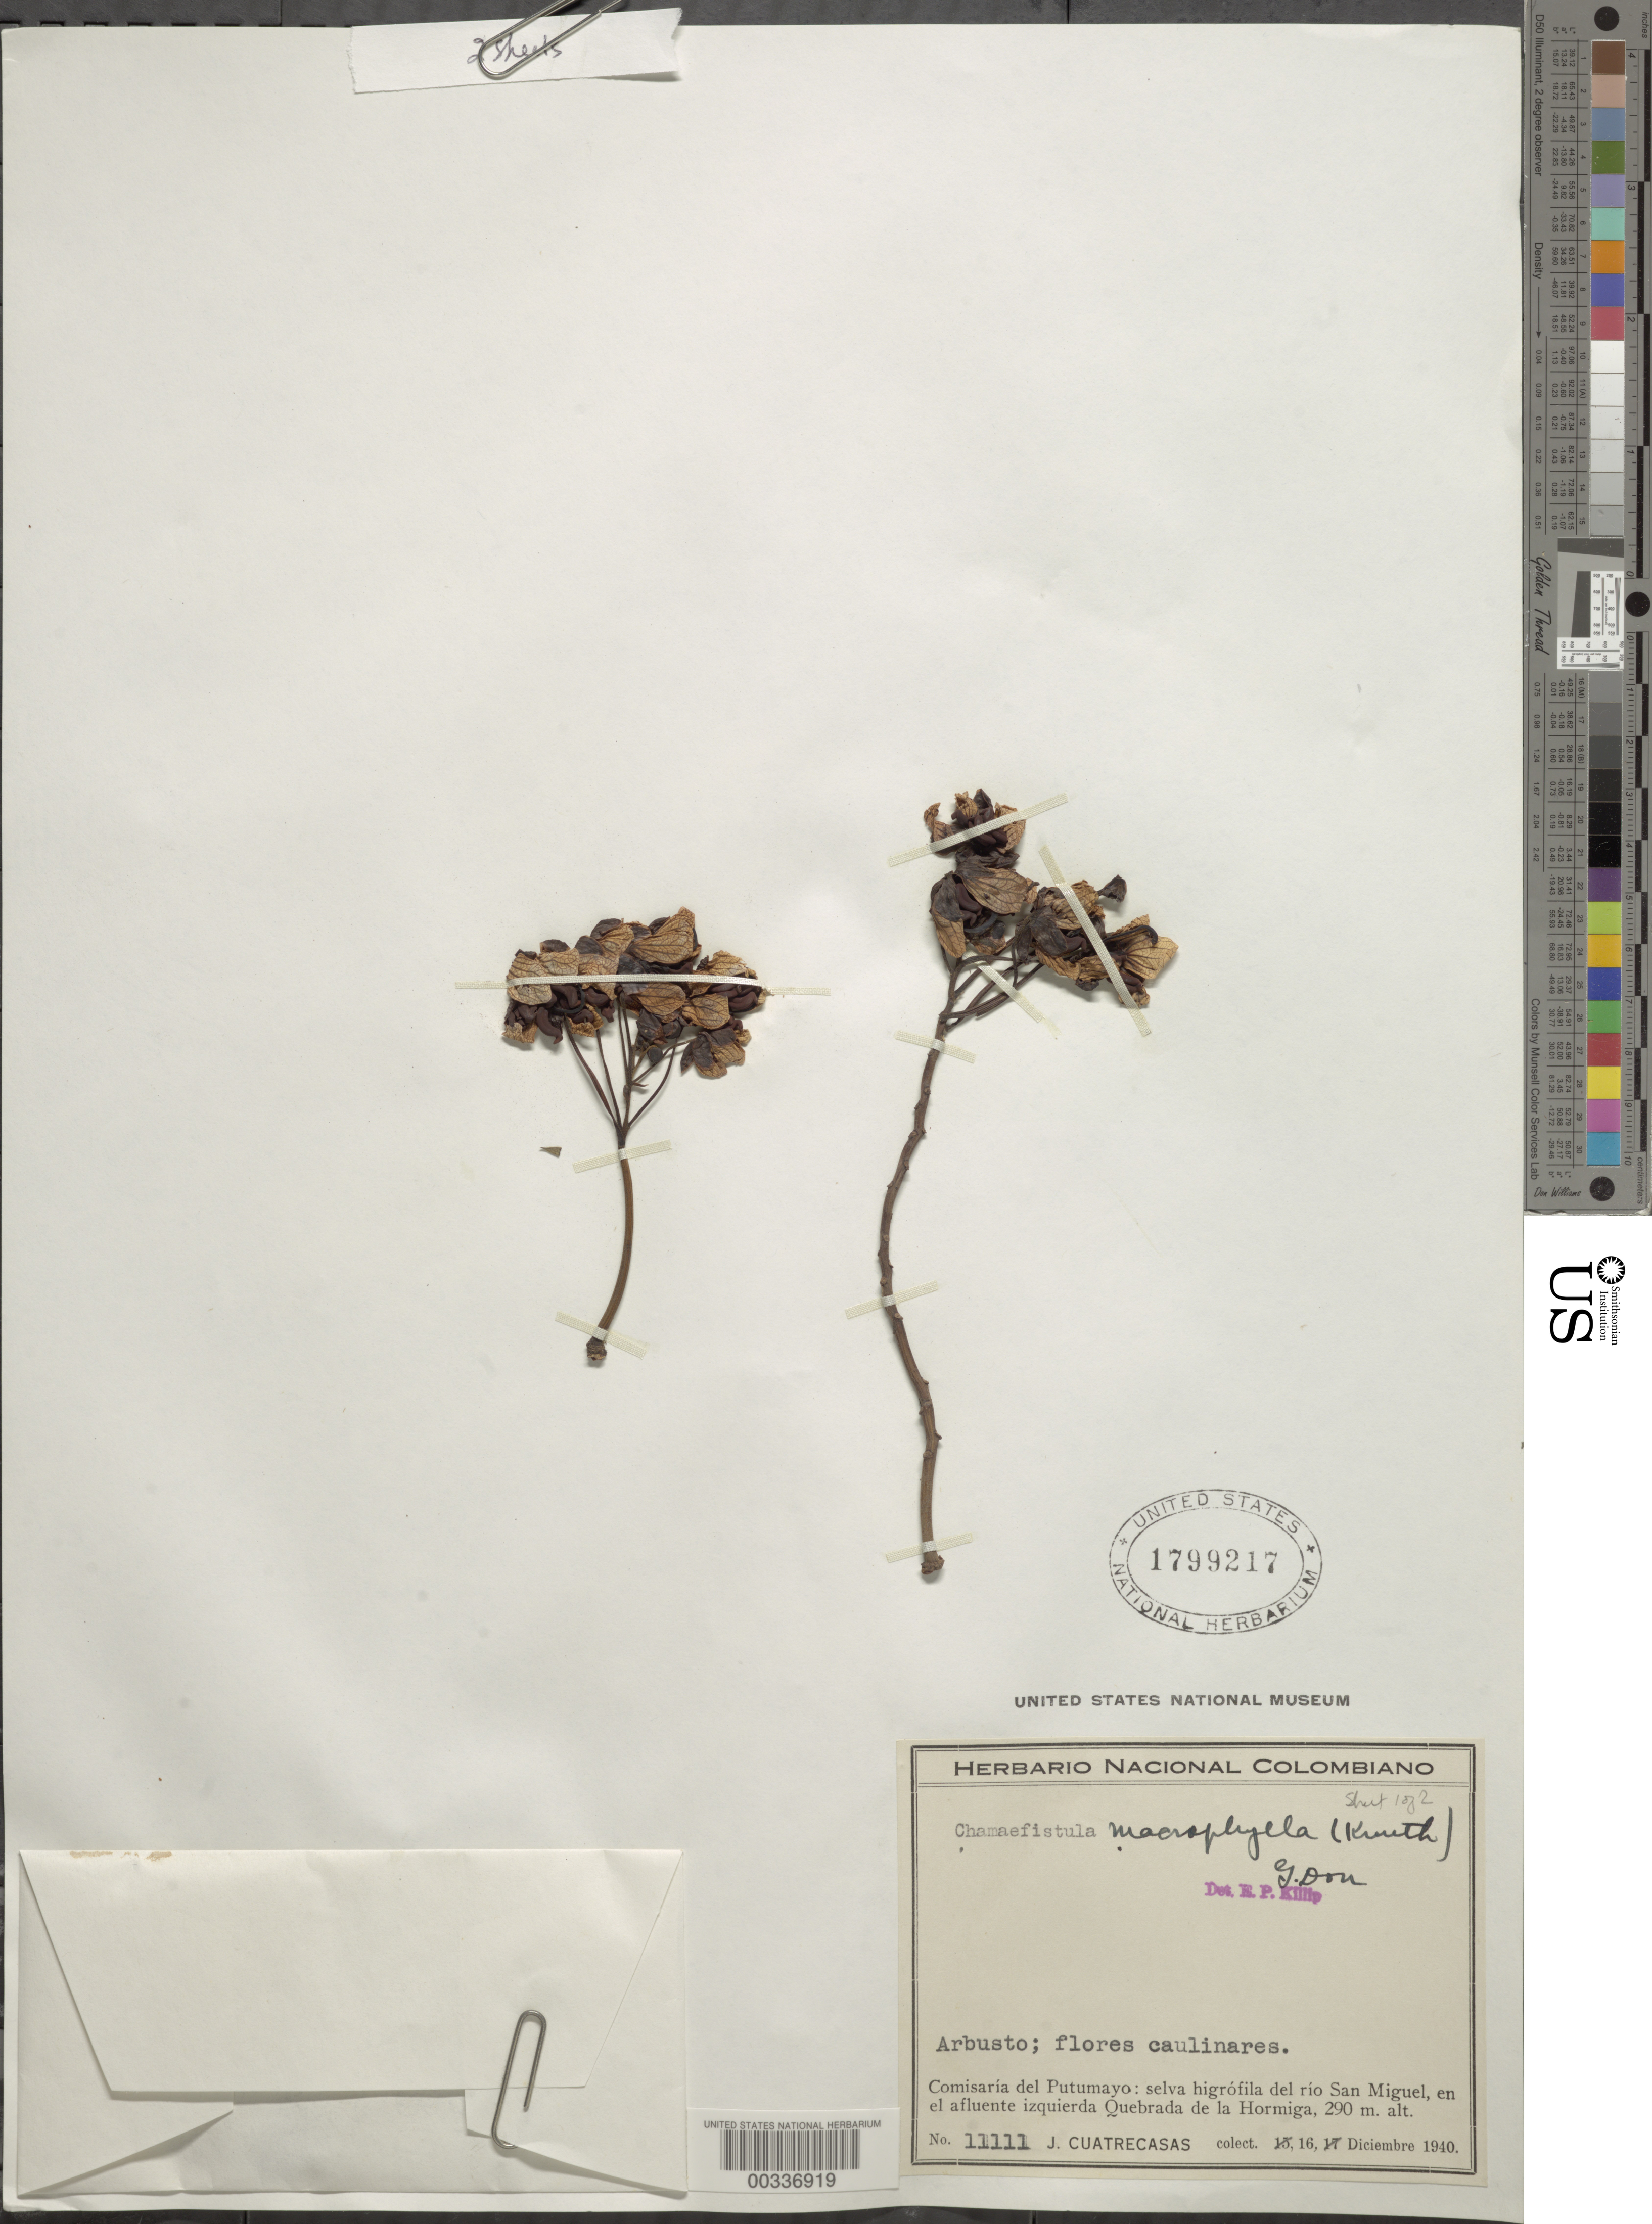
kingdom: Plantae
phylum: Tracheophyta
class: Magnoliopsida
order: Fabales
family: Fabaceae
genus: Senna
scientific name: Senna macrophylla var. gigantifolia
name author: (Britton & Killip) H.S. Irwin & Barneby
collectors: J. Cuatrecasas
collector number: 11111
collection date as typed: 16 Dec 1940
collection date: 1940-12-16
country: Colombia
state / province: Putumayo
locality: Rio Sal Miguel, in the left affluent Quebrada de la hormiga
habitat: Hydrophyllic forest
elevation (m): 290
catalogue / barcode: US 1799217